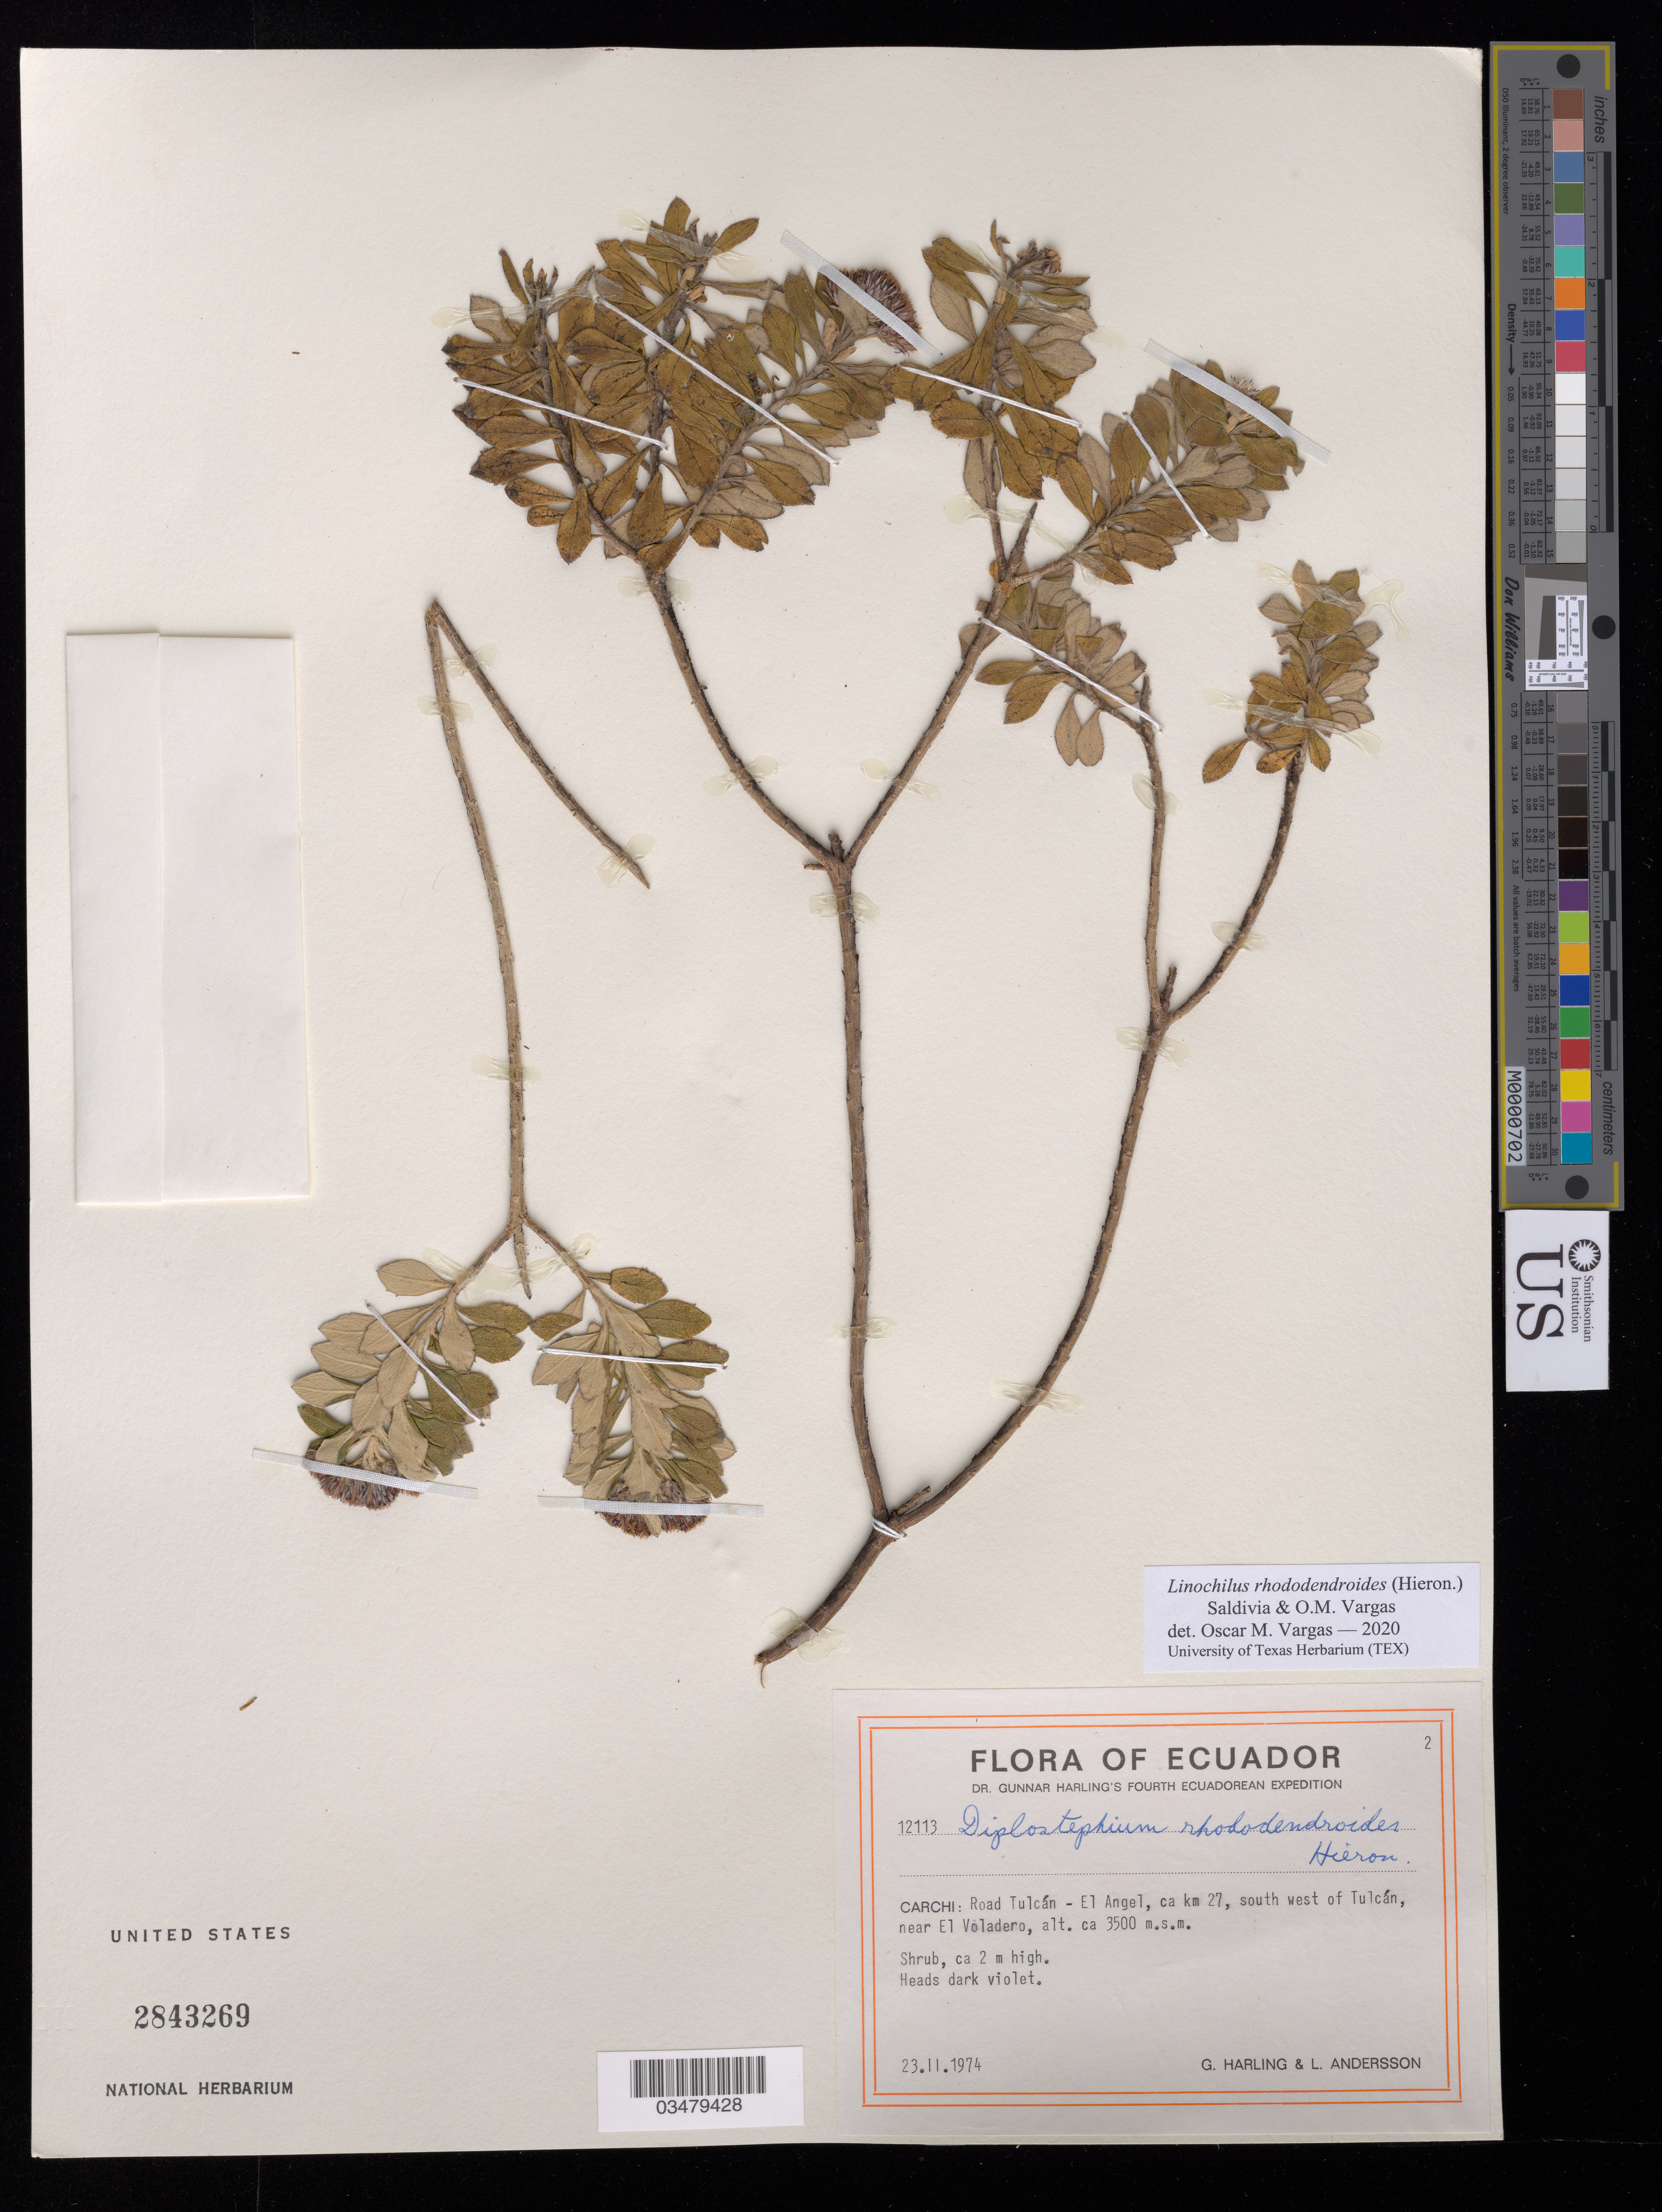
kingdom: Plantae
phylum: Tracheophyta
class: Magnoliopsida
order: Asterales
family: Asteraceae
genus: Linochilus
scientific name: Linochilus rhododendroides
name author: (Hieron.) Saldivia & O.M. Vargas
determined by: Vargas, Oscar M.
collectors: G. Harling & L. Andersson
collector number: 12113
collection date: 1974-11-11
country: Ecuador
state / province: Carchi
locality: Road Tulcan-El Angel, ca. km 27, SW of Tulcan, near El Voladero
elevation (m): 3500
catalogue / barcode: US 2843269